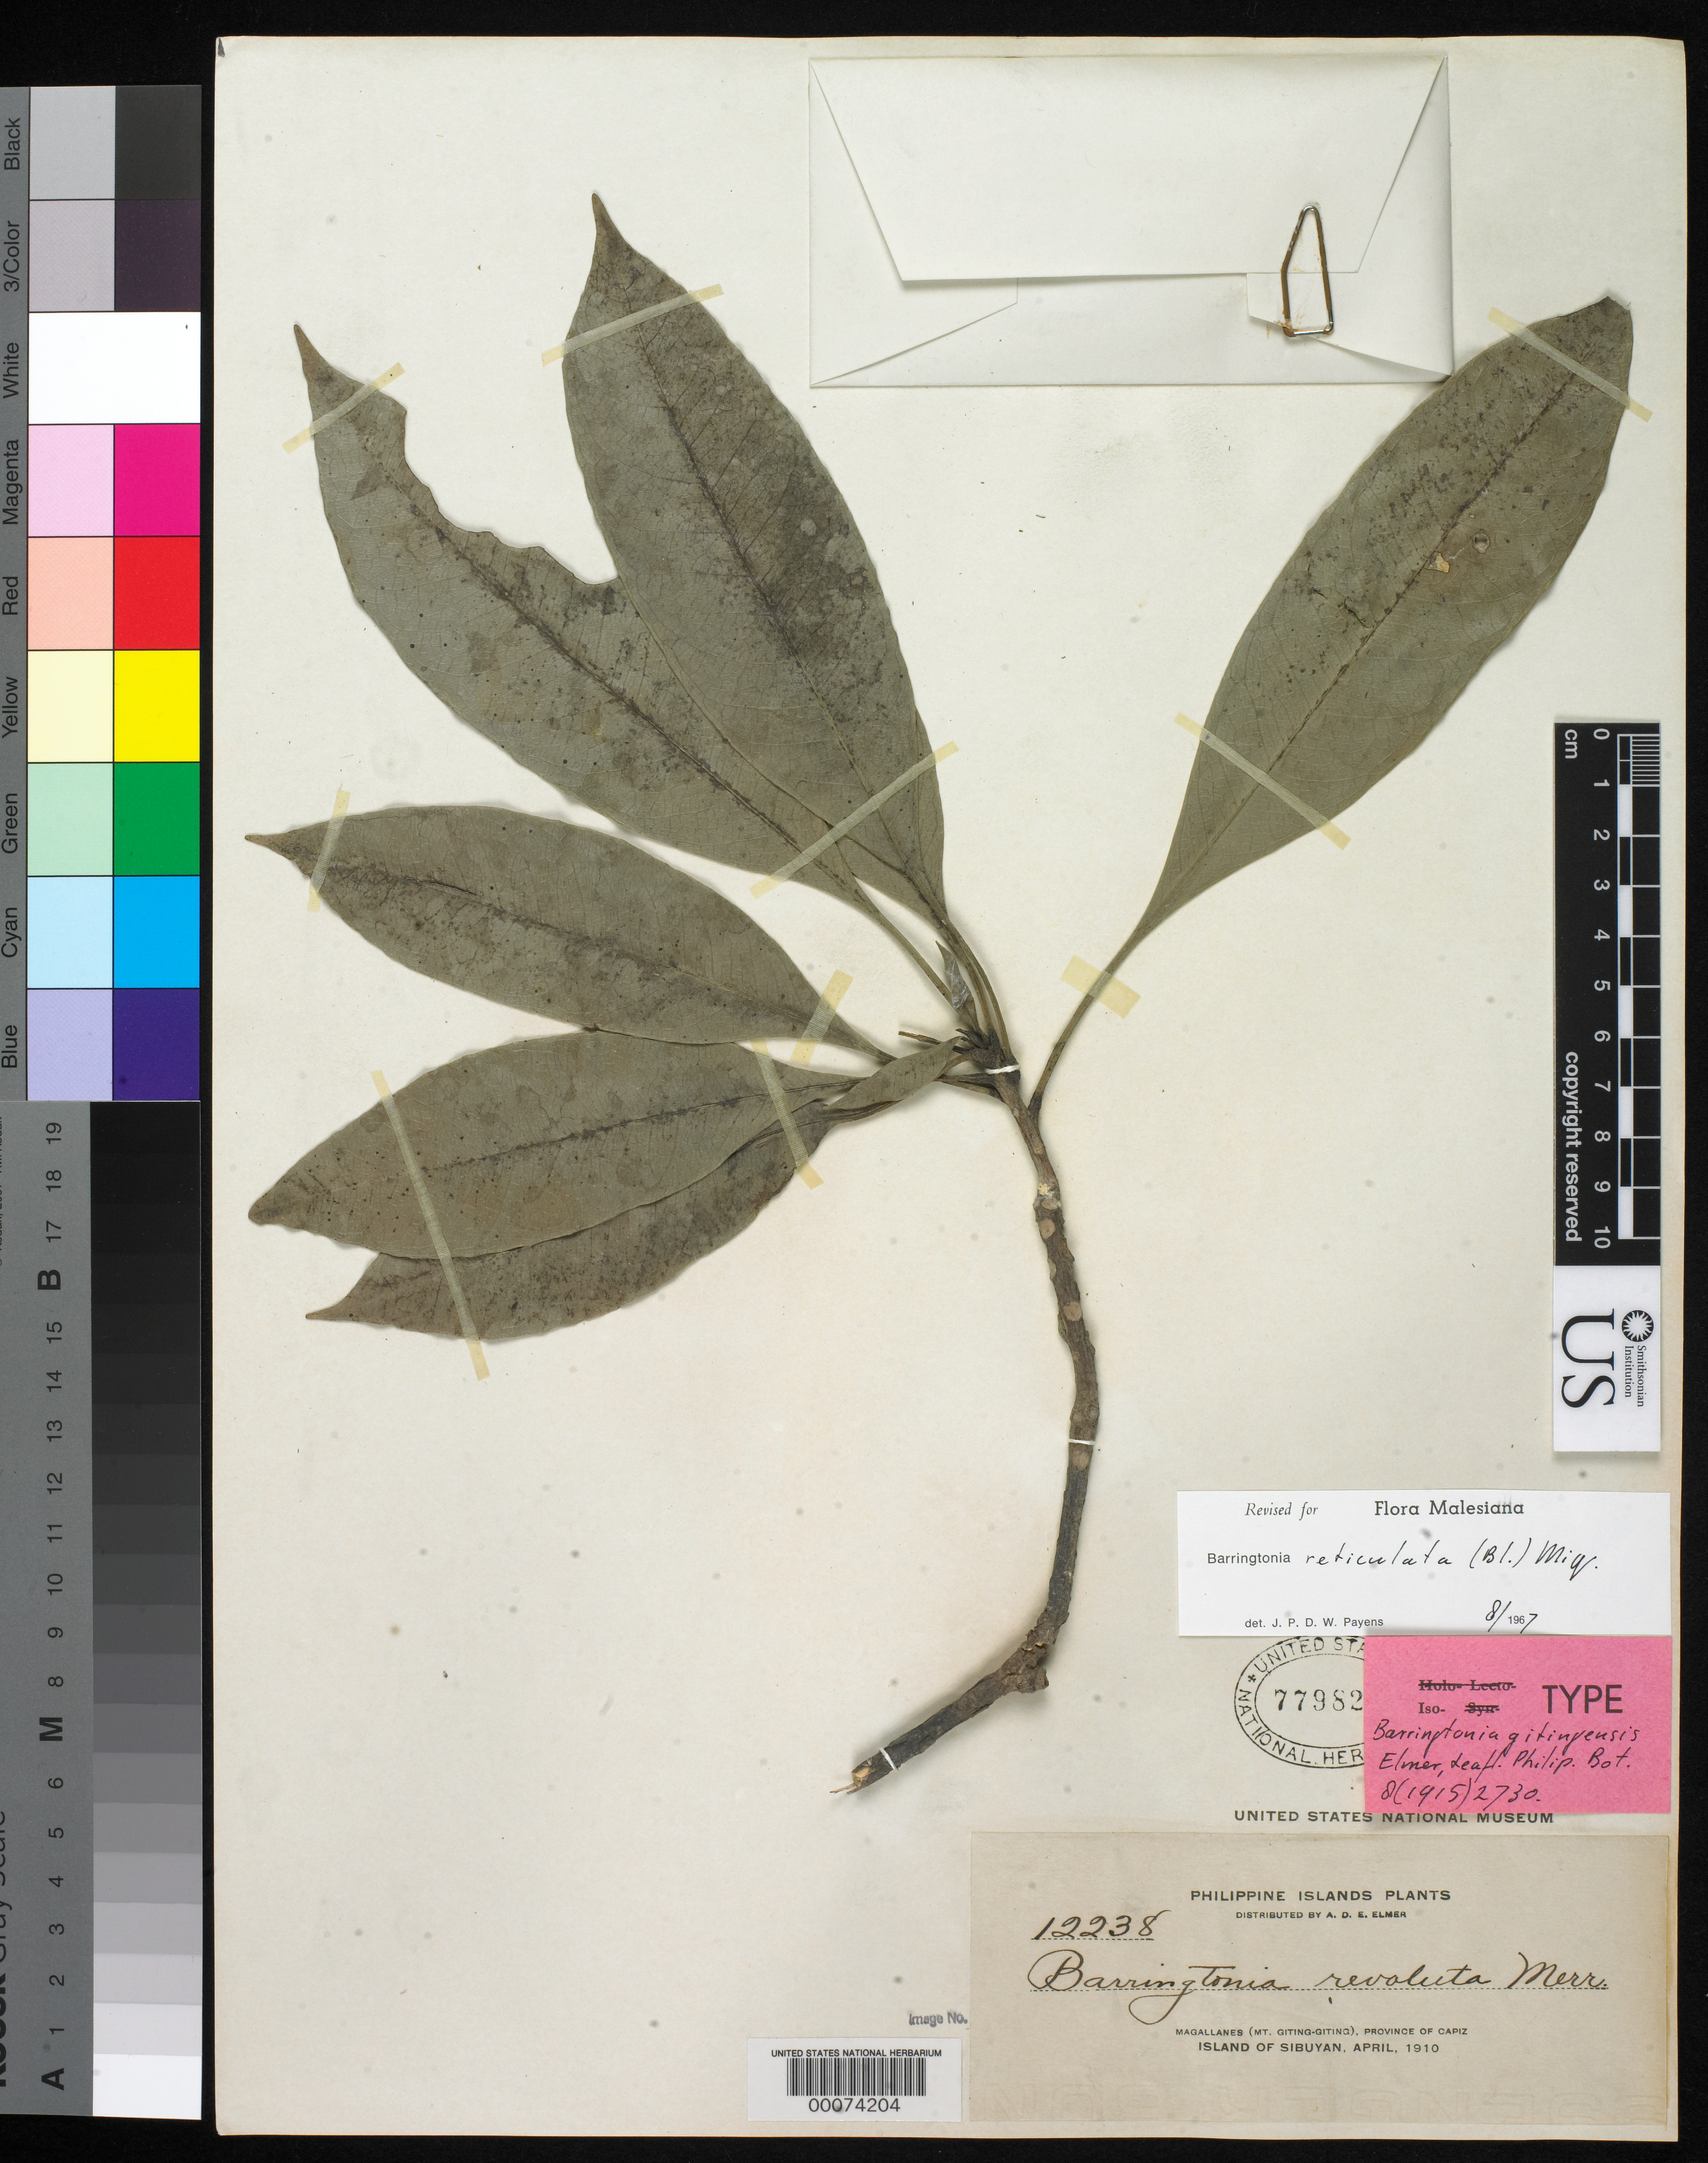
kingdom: Plantae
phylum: Tracheophyta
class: Magnoliopsida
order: Ericales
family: Lecythidaceae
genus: Barringtonia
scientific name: Barringtonia gitingensis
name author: Merr.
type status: Isotype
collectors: A. D. E. Elmer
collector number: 12236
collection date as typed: Apr 1910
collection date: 1910-04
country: Philippines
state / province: Mimaropa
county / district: Romblon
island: Sibuyan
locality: Magallanes (Mt. Giting-Giting), Province of Capiz, Island of Sibuyan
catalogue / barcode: US 779826